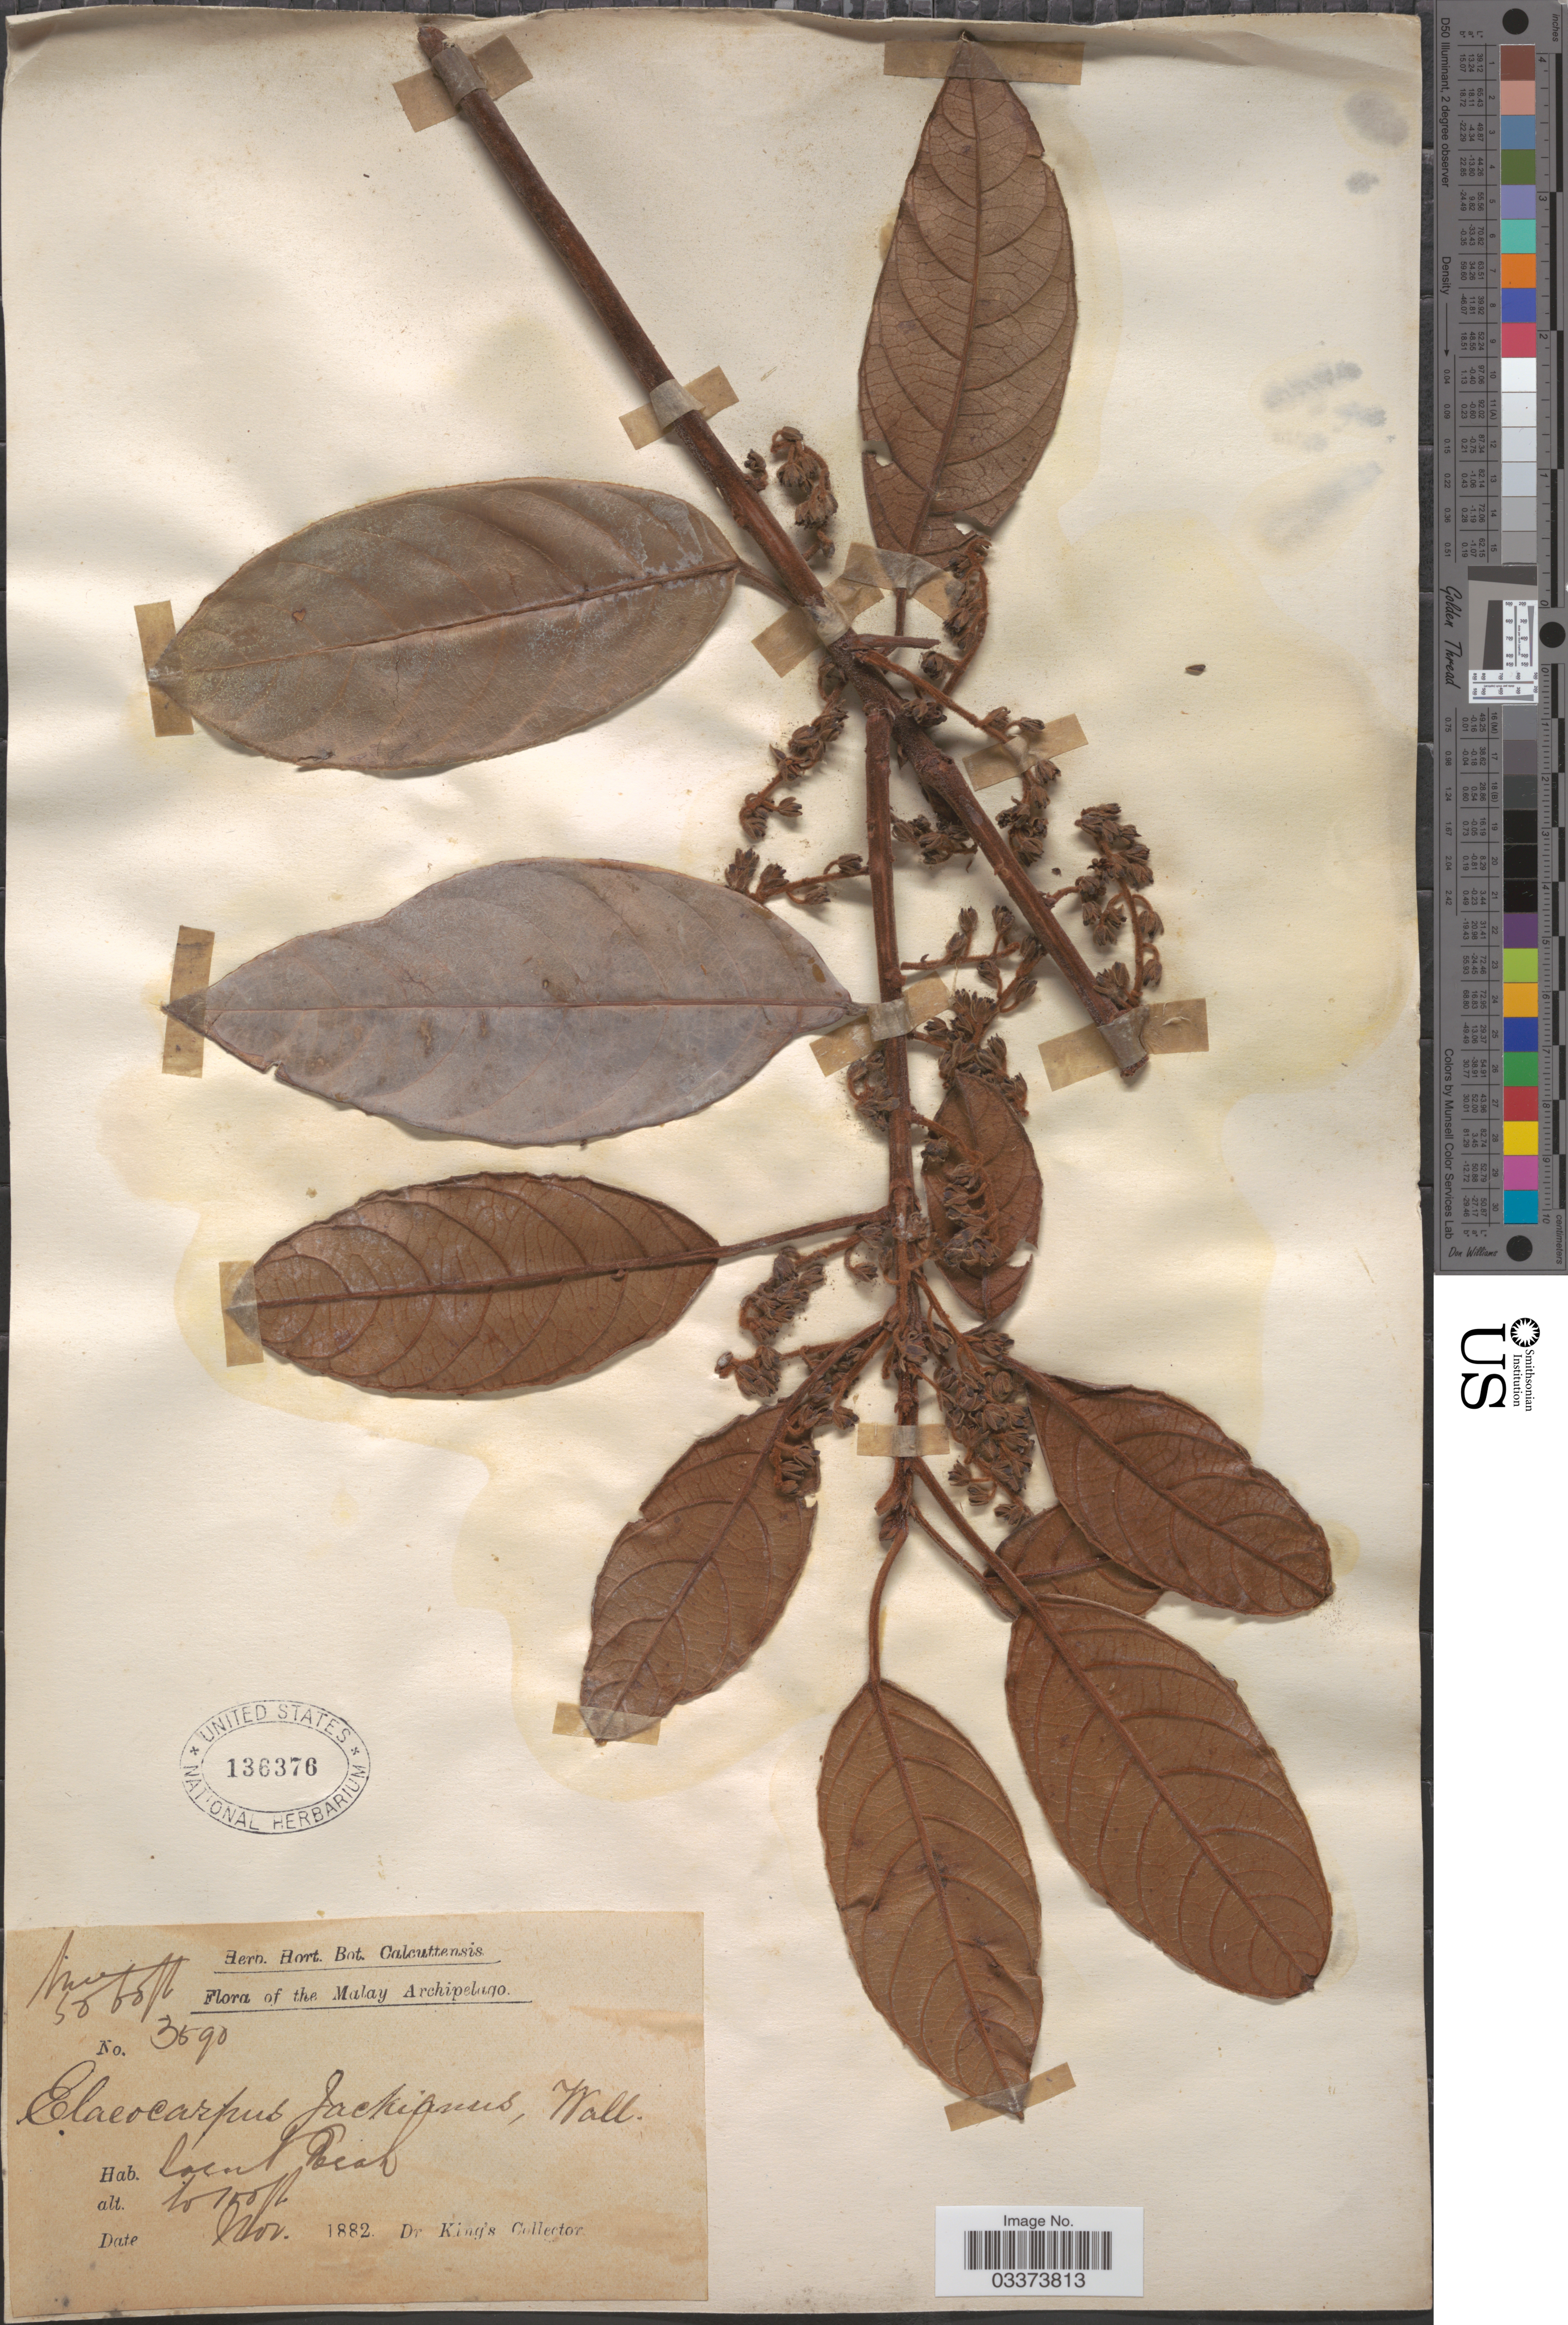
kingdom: Plantae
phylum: Tracheophyta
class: Magnoliopsida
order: Oxalidales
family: Elaeocarpaceae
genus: Elaeocarpus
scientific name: Elaeocarpus jackianus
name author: Wall. ex King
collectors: Dr. King's collector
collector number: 3590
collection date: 1882-11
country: Malaysia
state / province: Perak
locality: Malay Archipelago.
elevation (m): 46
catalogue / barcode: US 136376